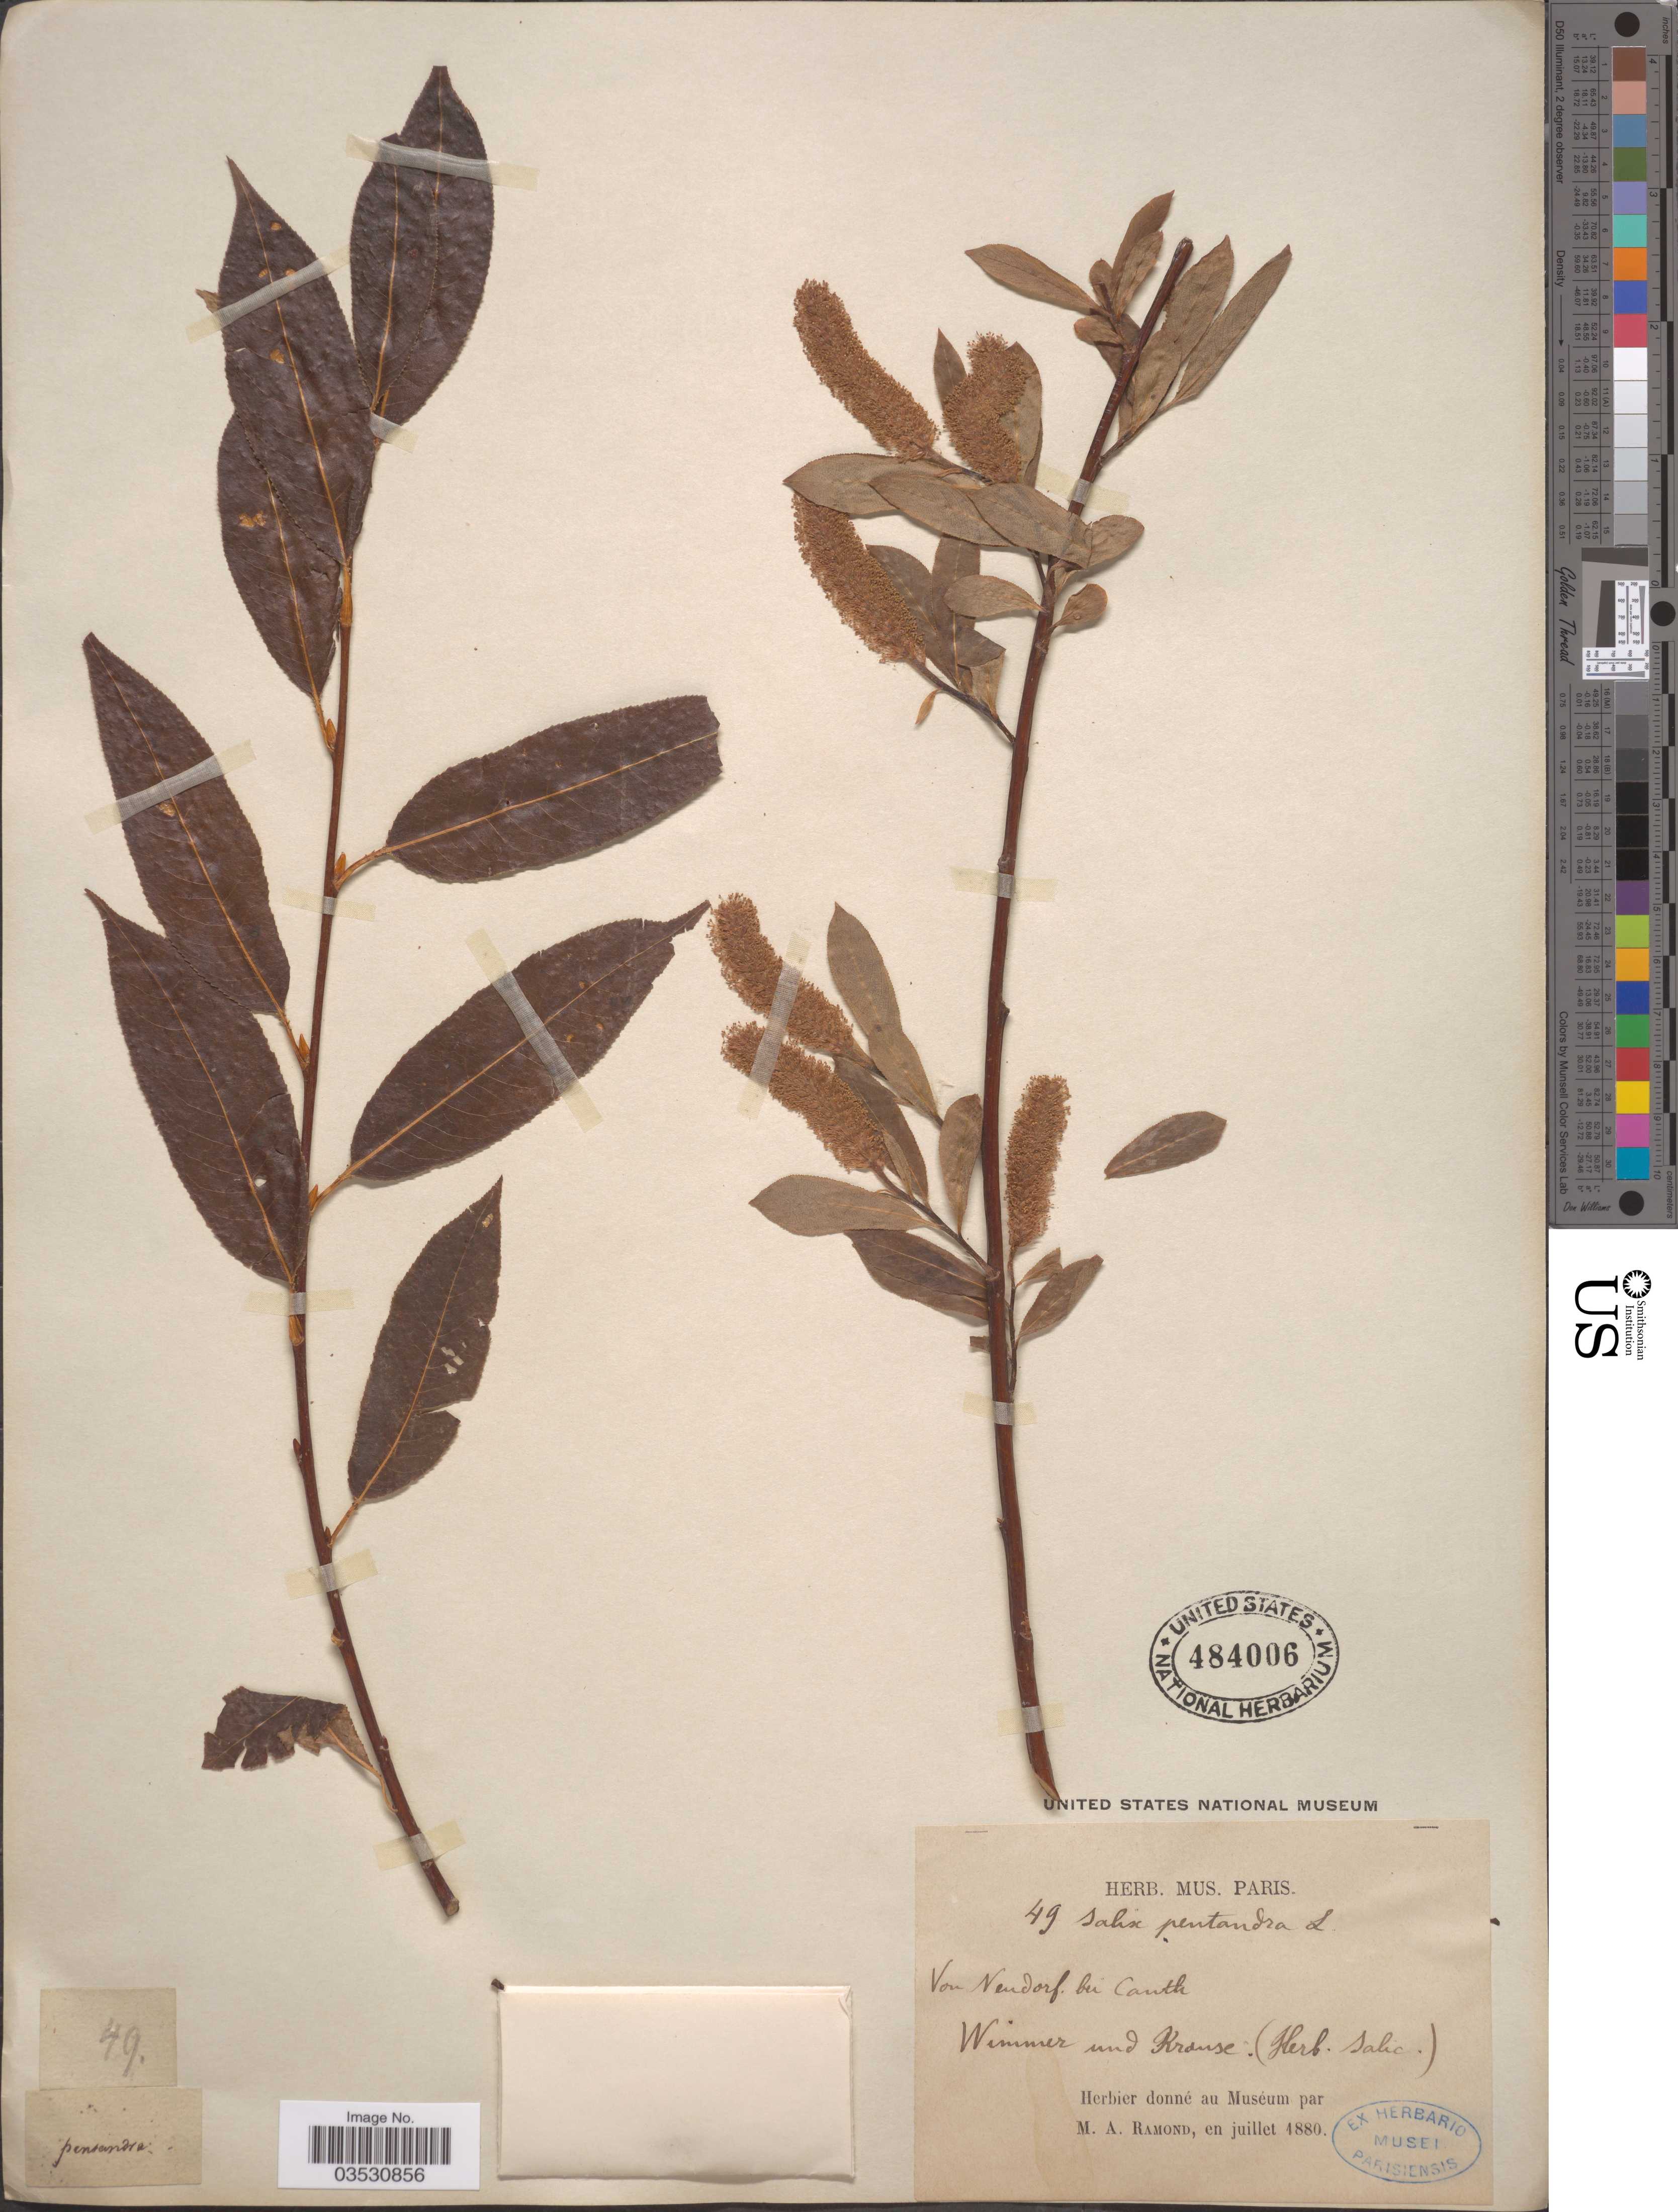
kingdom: Plantae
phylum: Tracheophyta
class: Magnoliopsida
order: Malpighiales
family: Salicaceae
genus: Salix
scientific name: Salix pentandra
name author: L.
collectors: Wimmer & -- Krause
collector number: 49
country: Poland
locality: Von Neudorf bei Canth.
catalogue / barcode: US 484006